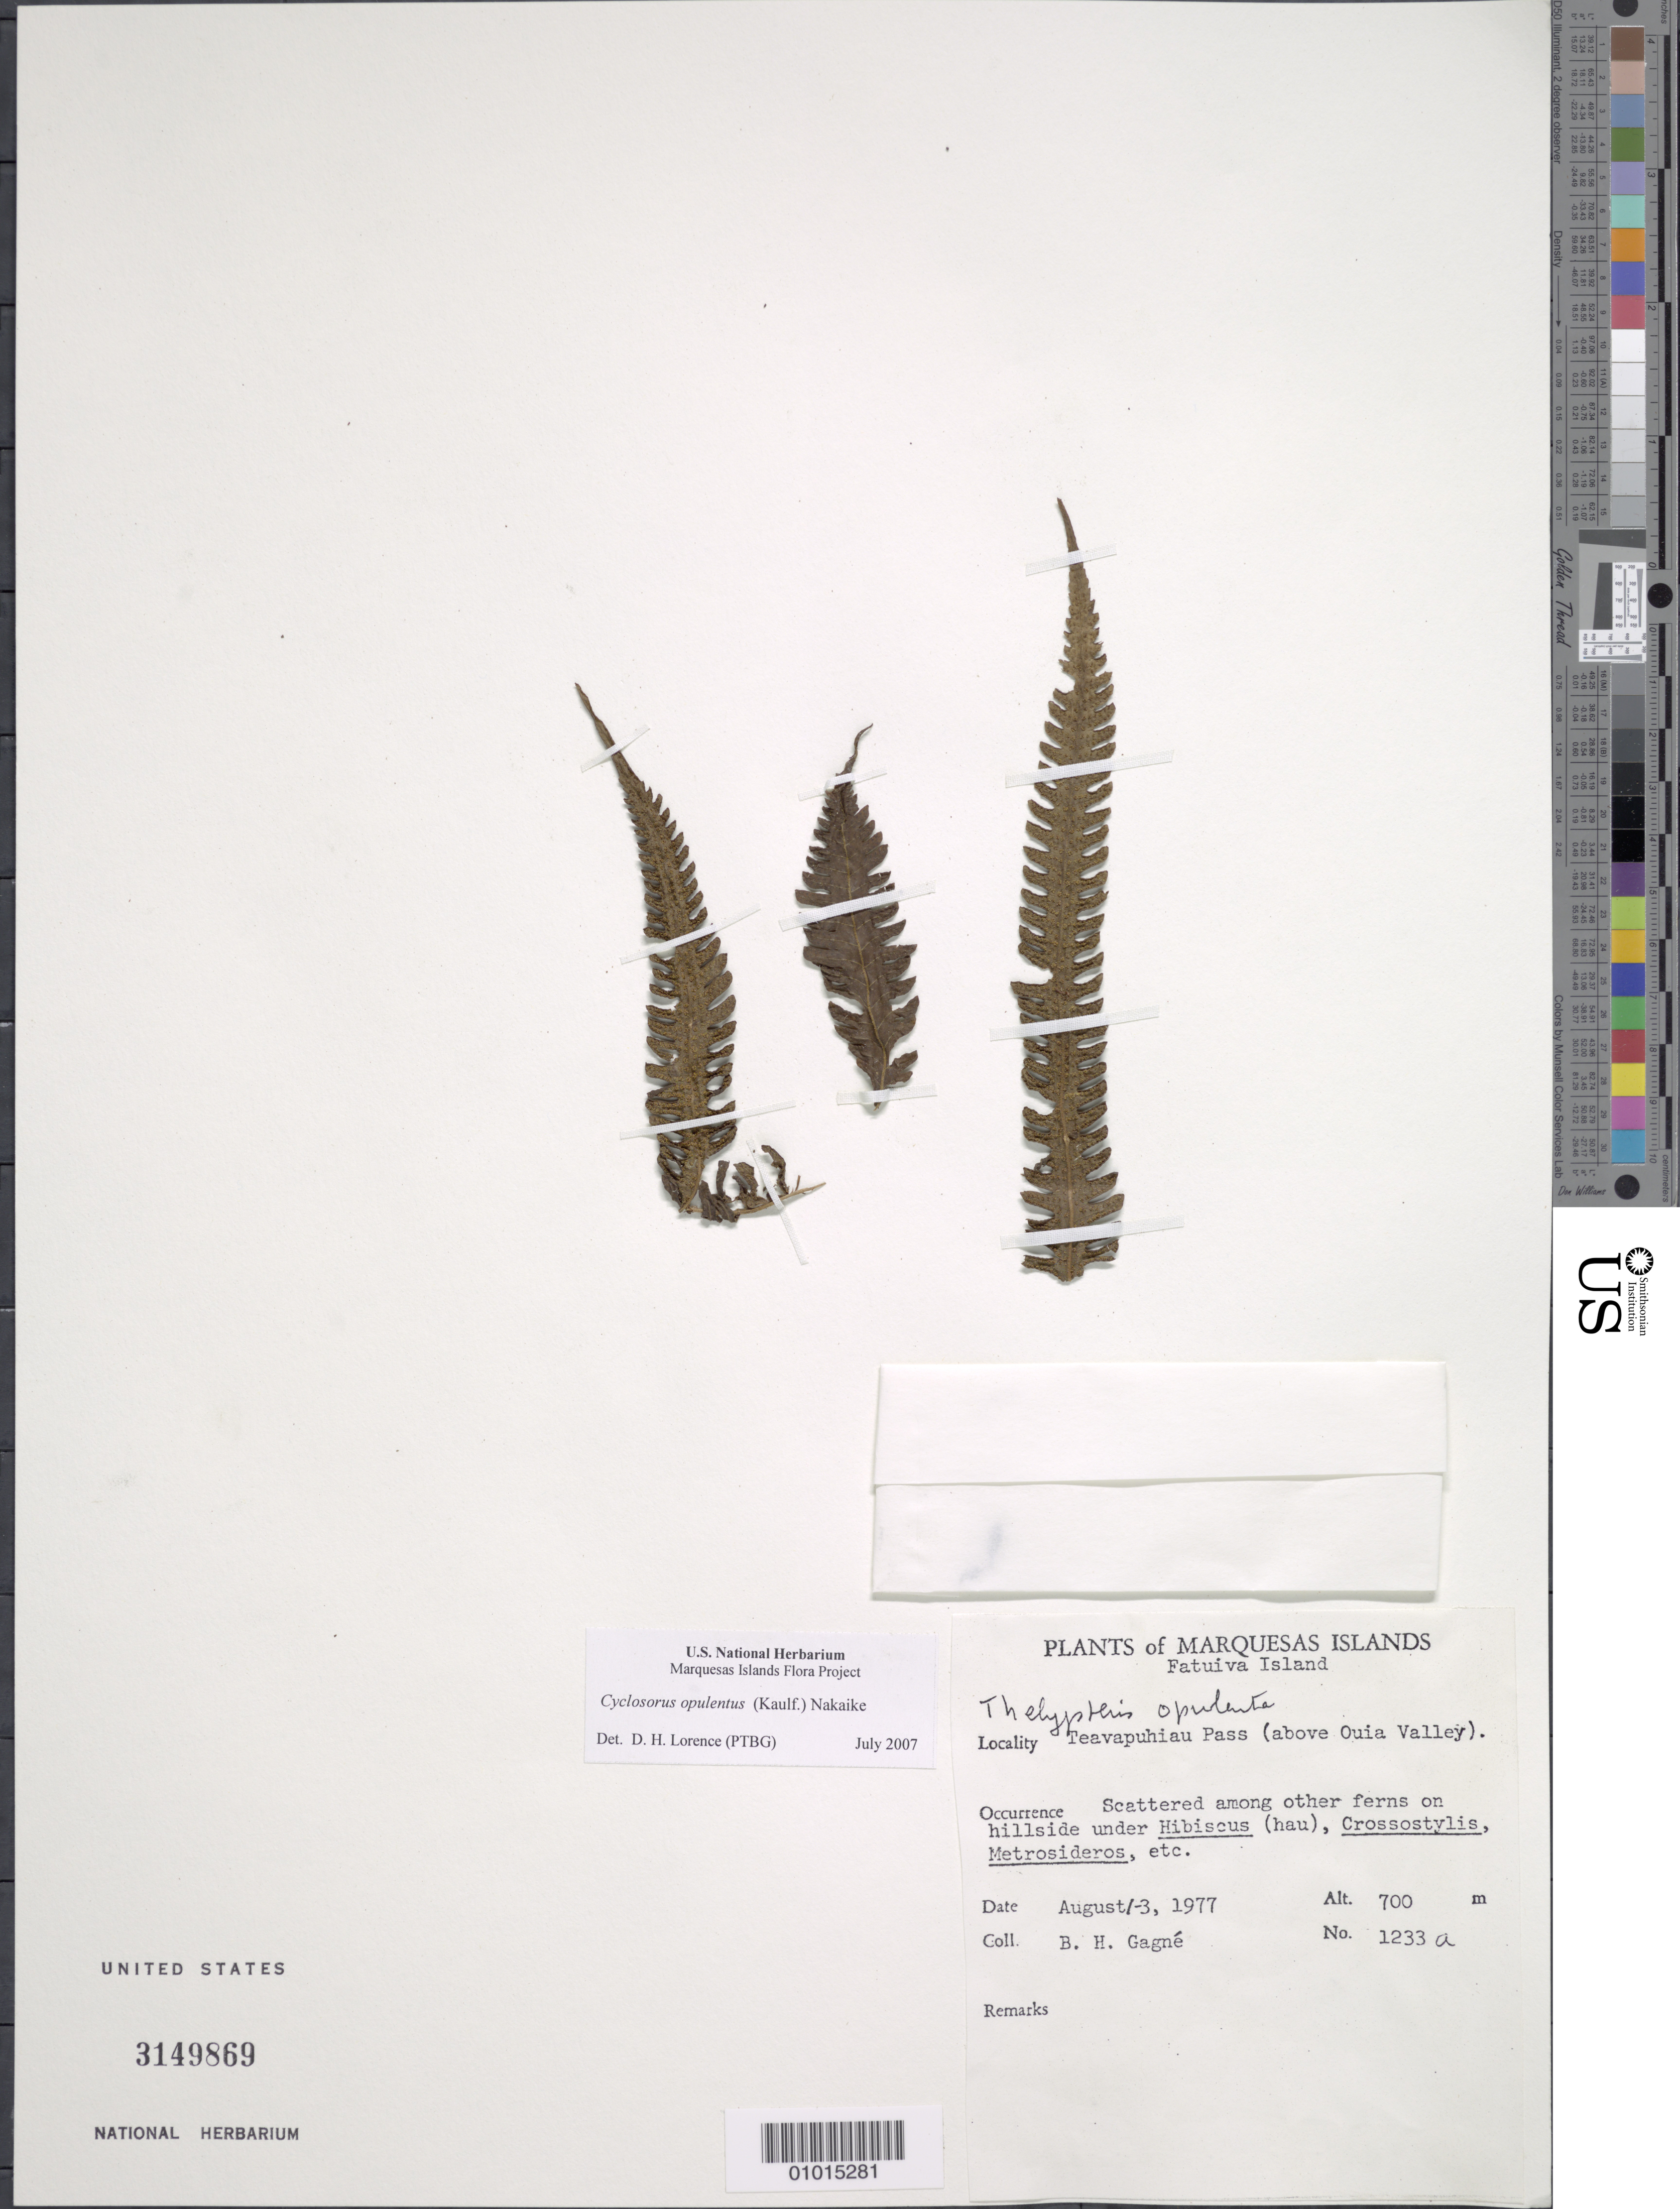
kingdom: Plantae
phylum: Tracheophyta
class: Polypodiopsida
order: Polypodiales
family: Thelypteridaceae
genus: Amphineuron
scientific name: Amphineuron opulentum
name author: (Kaulf.) Holttum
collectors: B. H. Gagné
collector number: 1233a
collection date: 1977-08-01/1977-08-03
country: French Polynesia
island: Fatu Hiva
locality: Teavapuhiau Pass (above Ouia Valley)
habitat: Scattered among other ferns on hillside under Hibiscus (hau), Crossostylis, Metrosideros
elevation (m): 700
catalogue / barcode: US 3149869